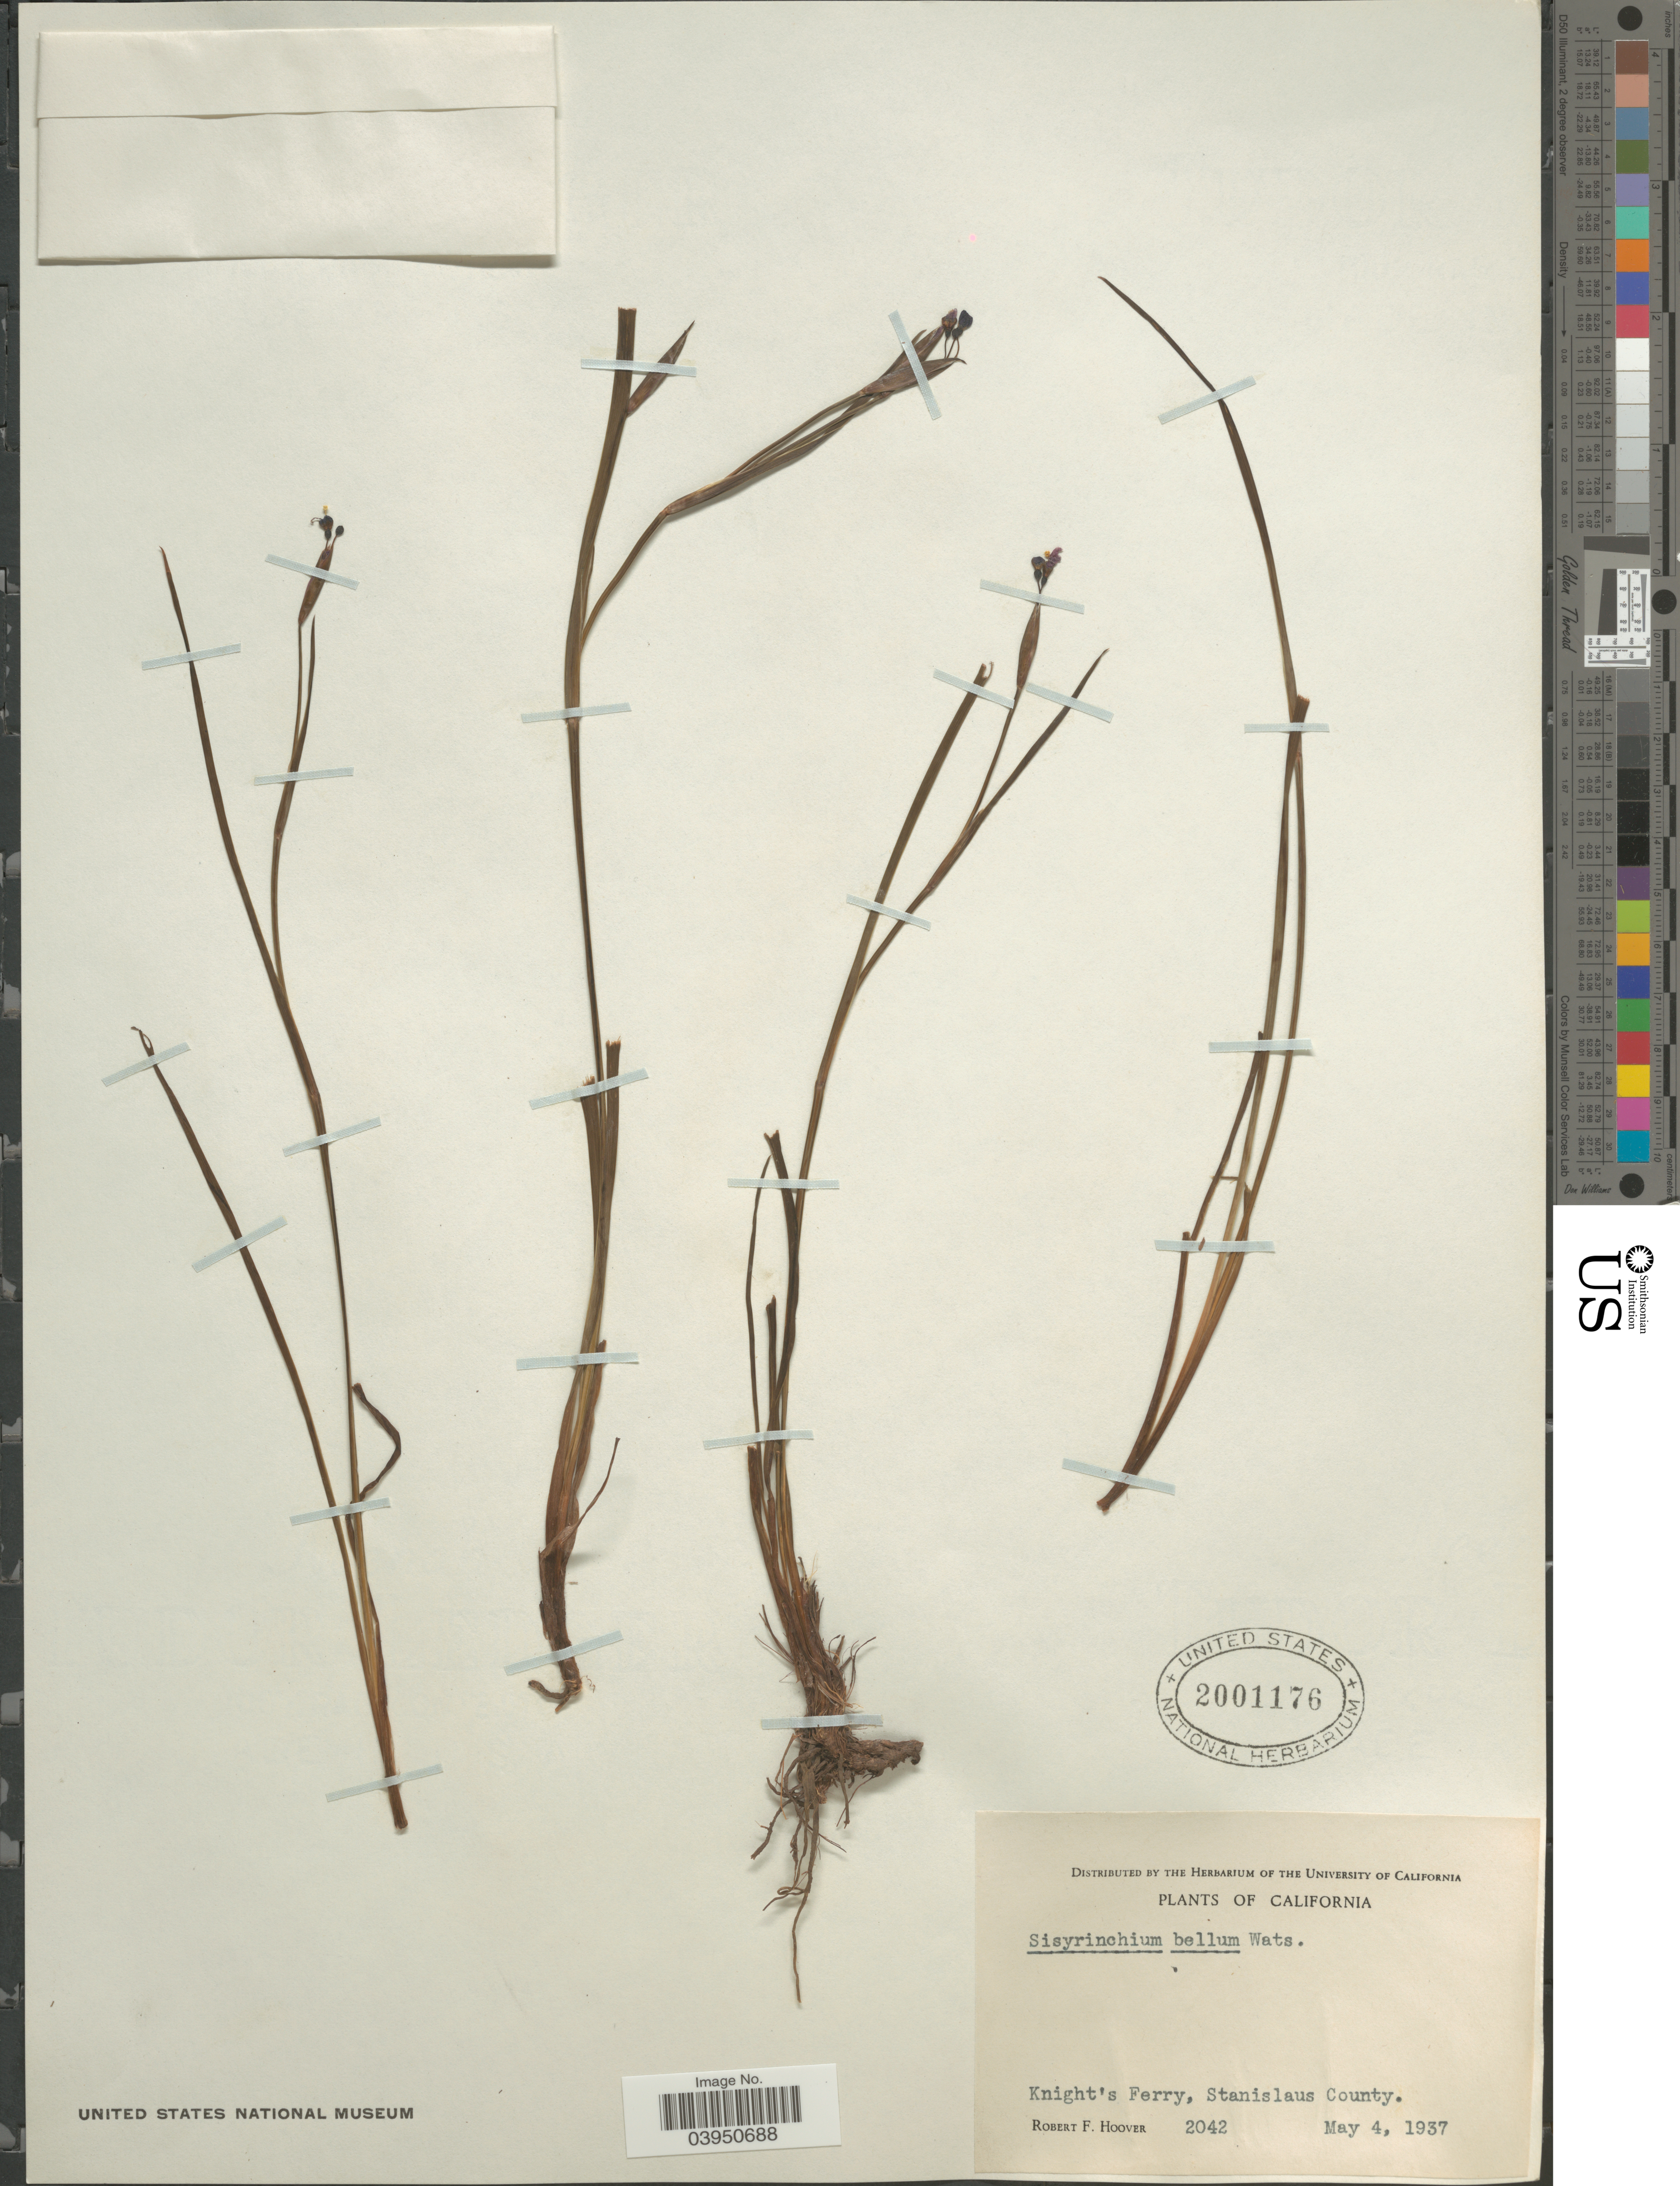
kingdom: Plantae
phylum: Tracheophyta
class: Liliopsida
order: Asparagales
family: Iridaceae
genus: Sisyrinchium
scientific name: Sisyrinchium bellum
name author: S. Watson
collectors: R. F. Hoover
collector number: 2042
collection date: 1937-05-04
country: United States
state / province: California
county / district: Stanislaus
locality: Knight's Ferry, Stanislaus County.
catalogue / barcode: US 2001176